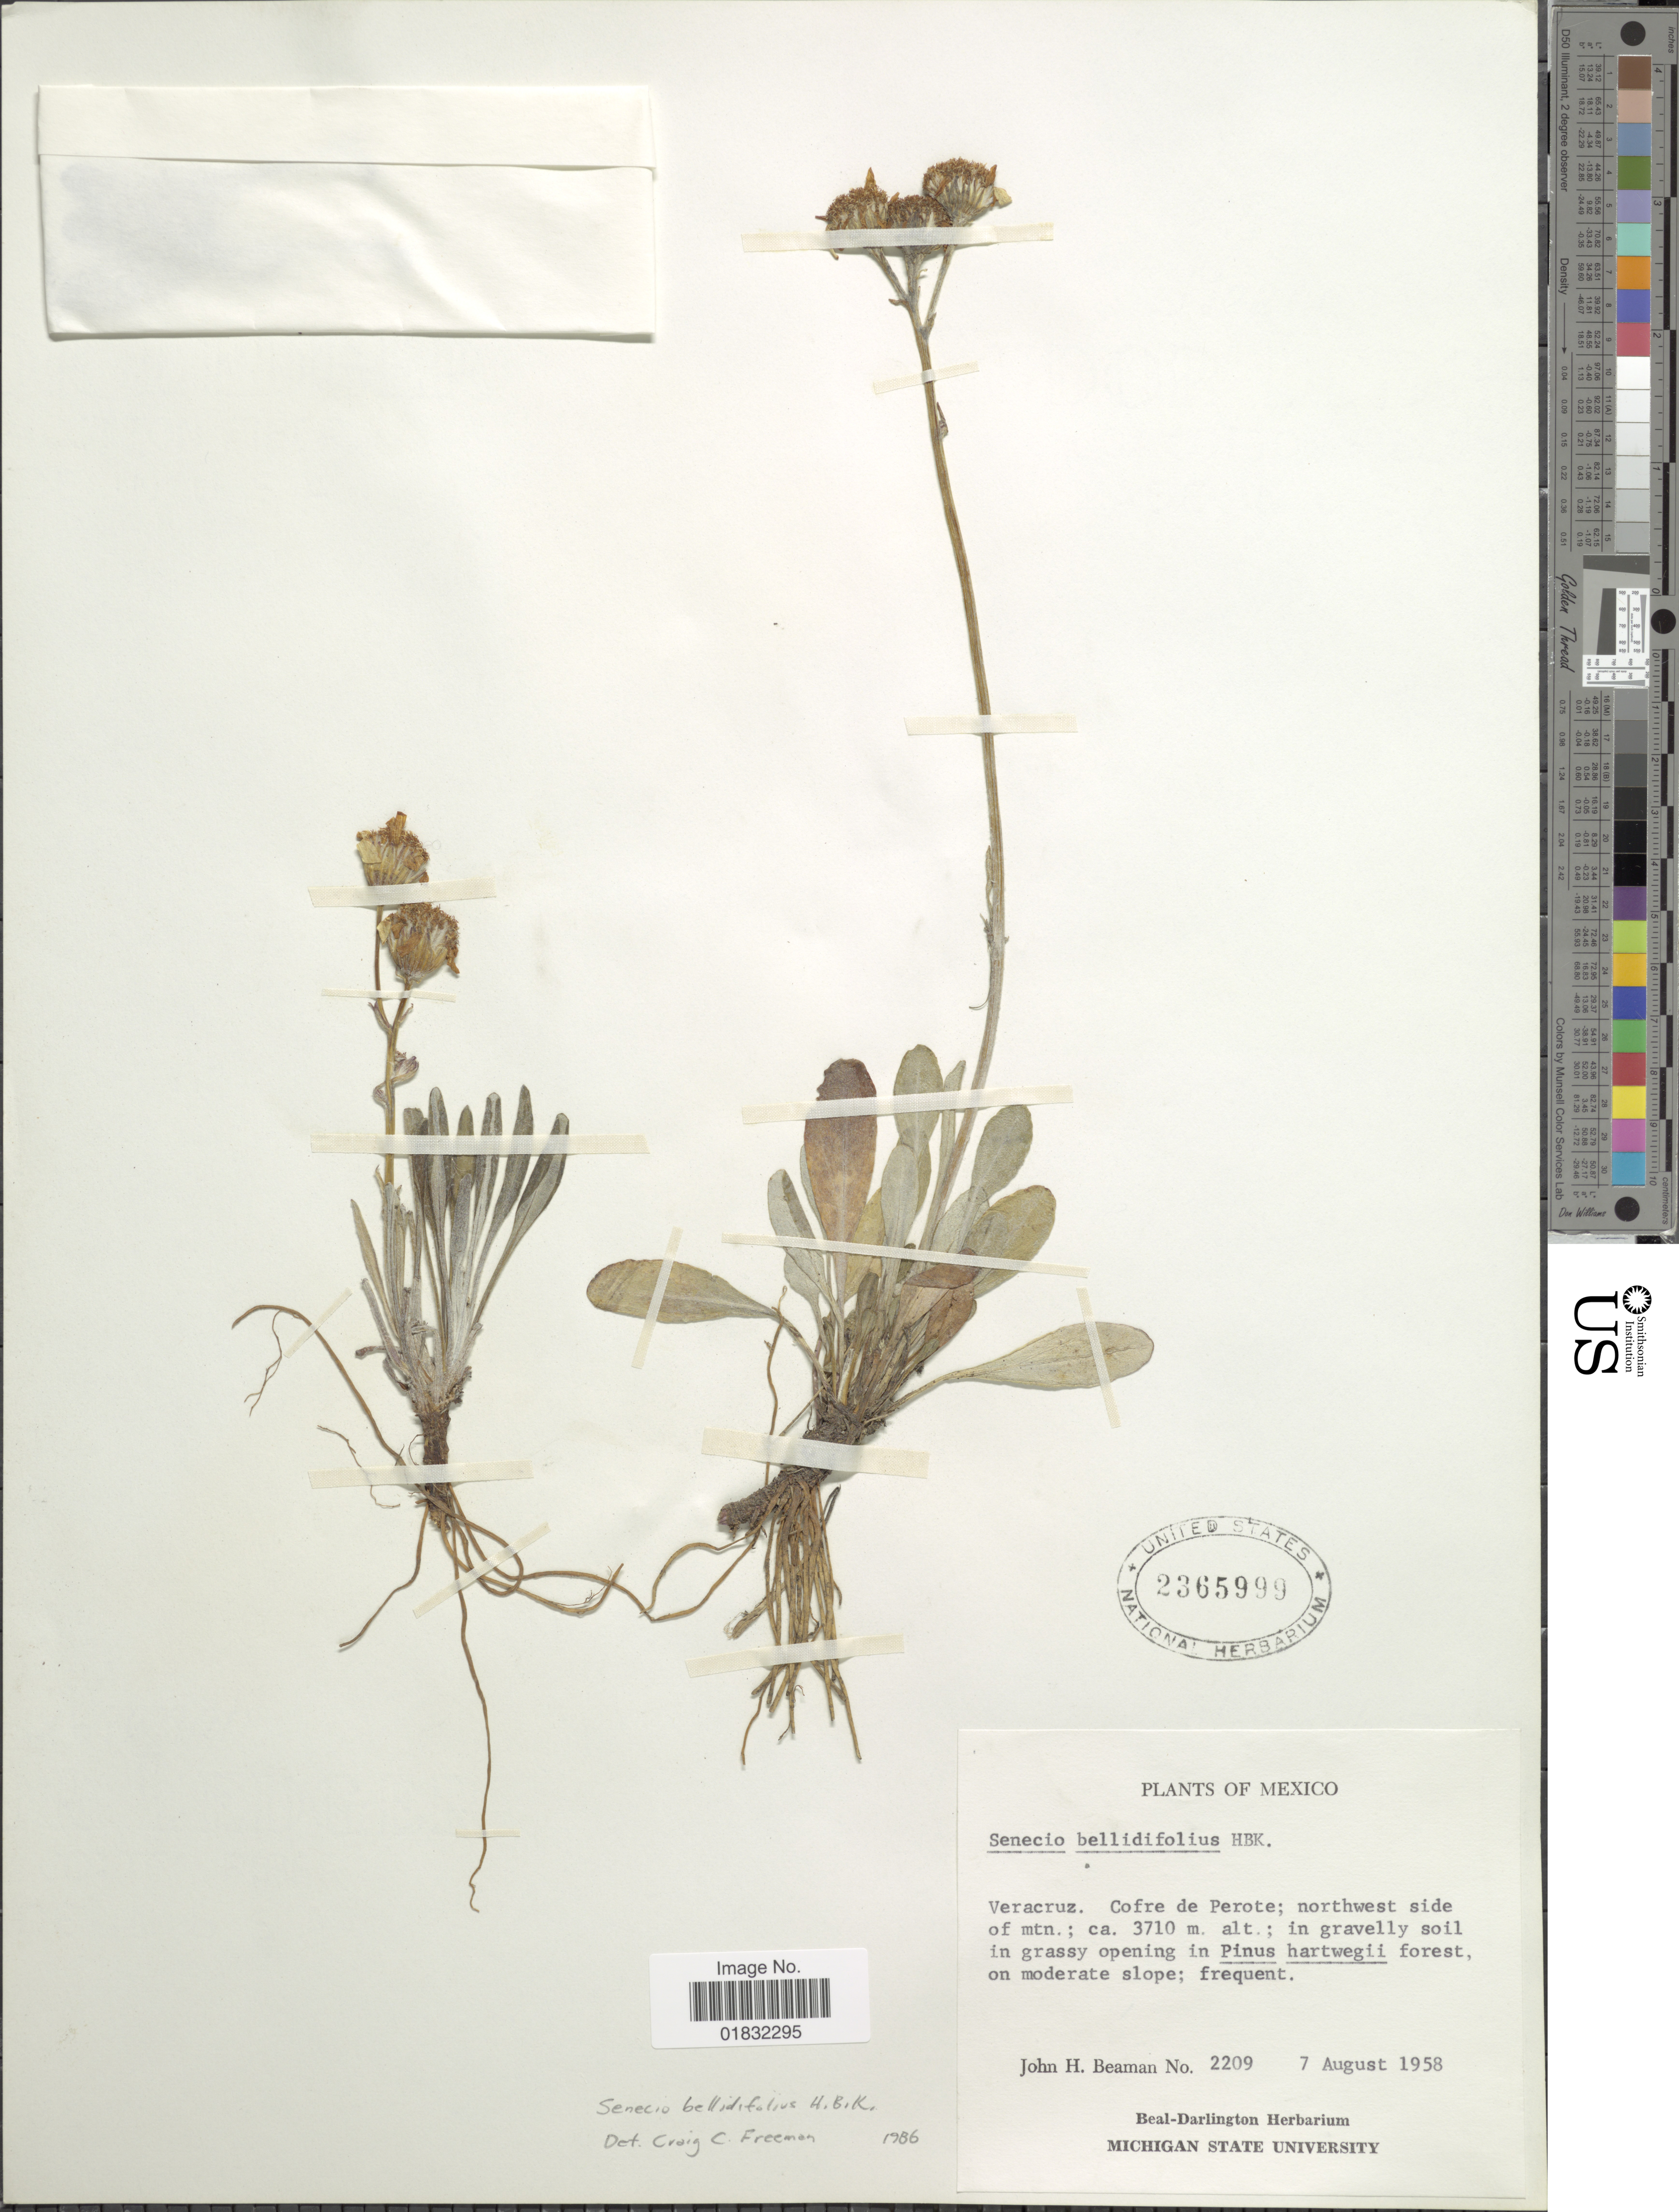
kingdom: Plantae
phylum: Tracheophyta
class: Magnoliopsida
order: Asterales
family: Asteraceae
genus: Packera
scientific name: Packera bellidifolia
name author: (Kunth) W.A. Weber & Á. Löve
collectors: J. H. Beaman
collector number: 2209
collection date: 1958-08-07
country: Mexico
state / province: Veracruz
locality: Veracruz. Cofre Perote; northwest side of mtn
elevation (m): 3710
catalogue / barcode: US 2365999